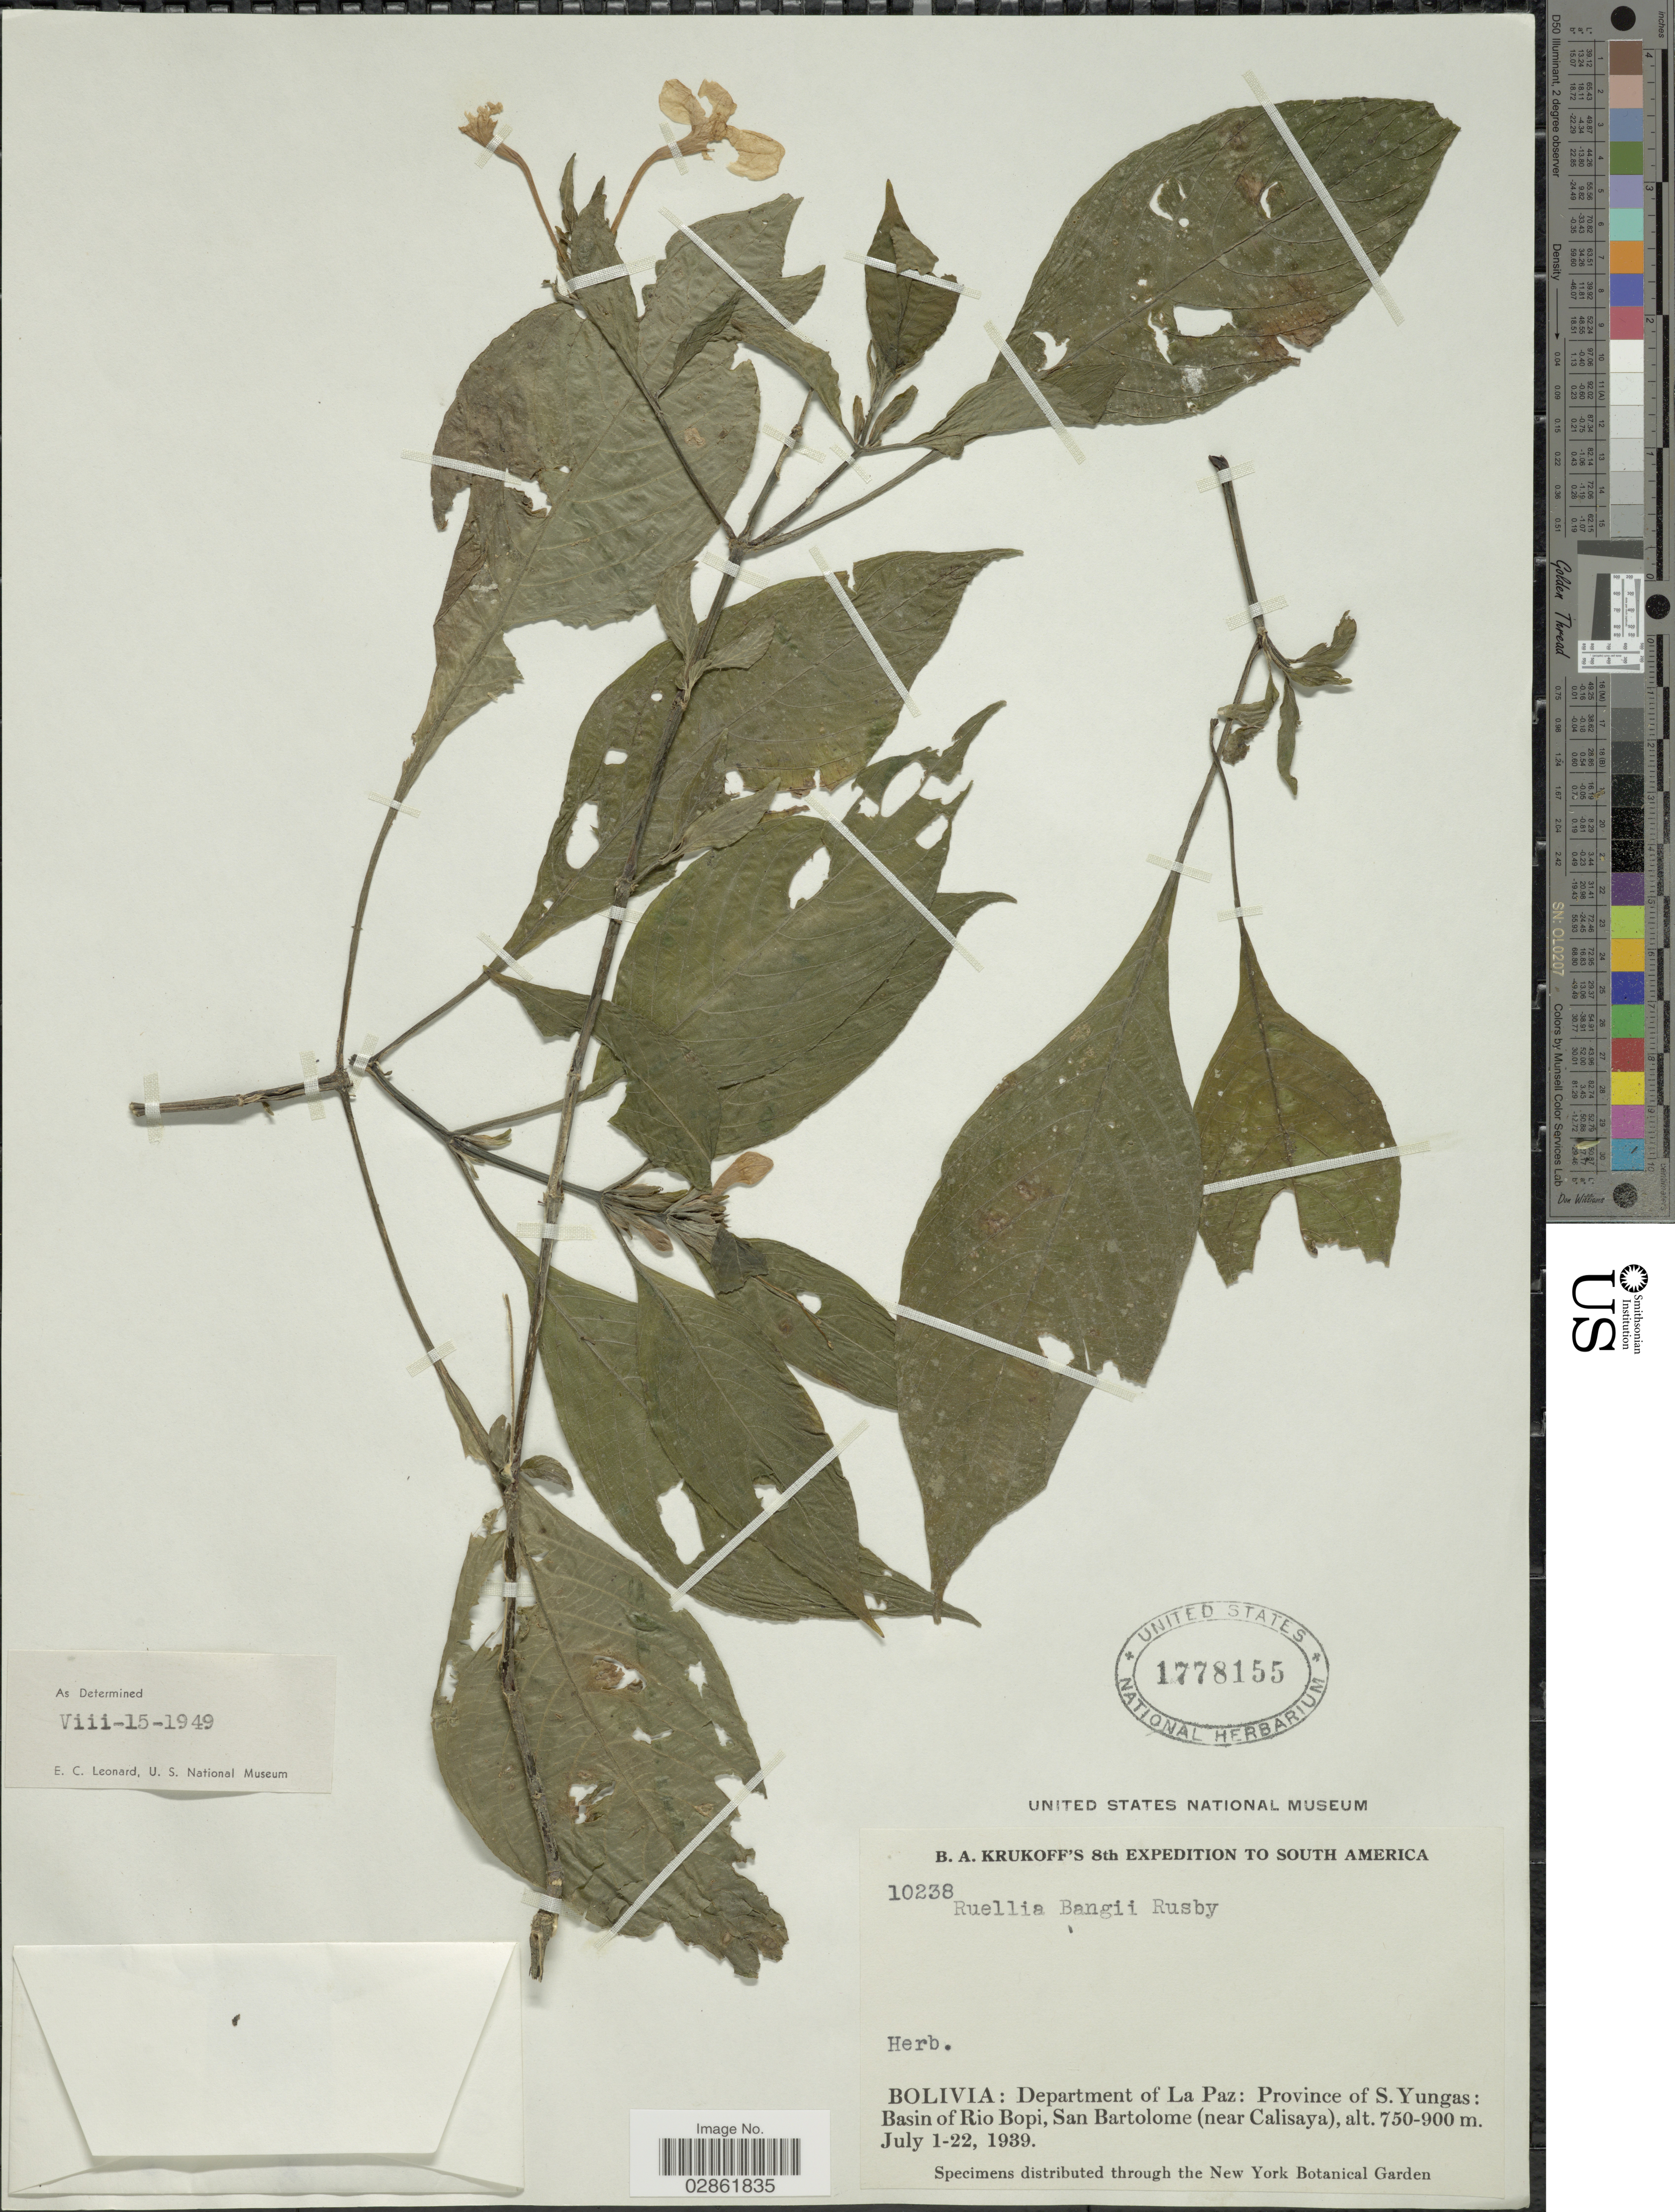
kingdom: Plantae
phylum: Tracheophyta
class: Magnoliopsida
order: Lamiales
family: Acanthaceae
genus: Ruellia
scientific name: Ruellia puri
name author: Mart. ex Nees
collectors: B. A. Krukoff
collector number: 10238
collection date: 1939-07-01/1939-07-22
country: Bolivia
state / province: La Paz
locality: Department of La Paz: Province of S. Yungas: Basin of Rio Bopi, San Bartolome (near Calisaya).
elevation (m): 750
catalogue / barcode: US 1778155